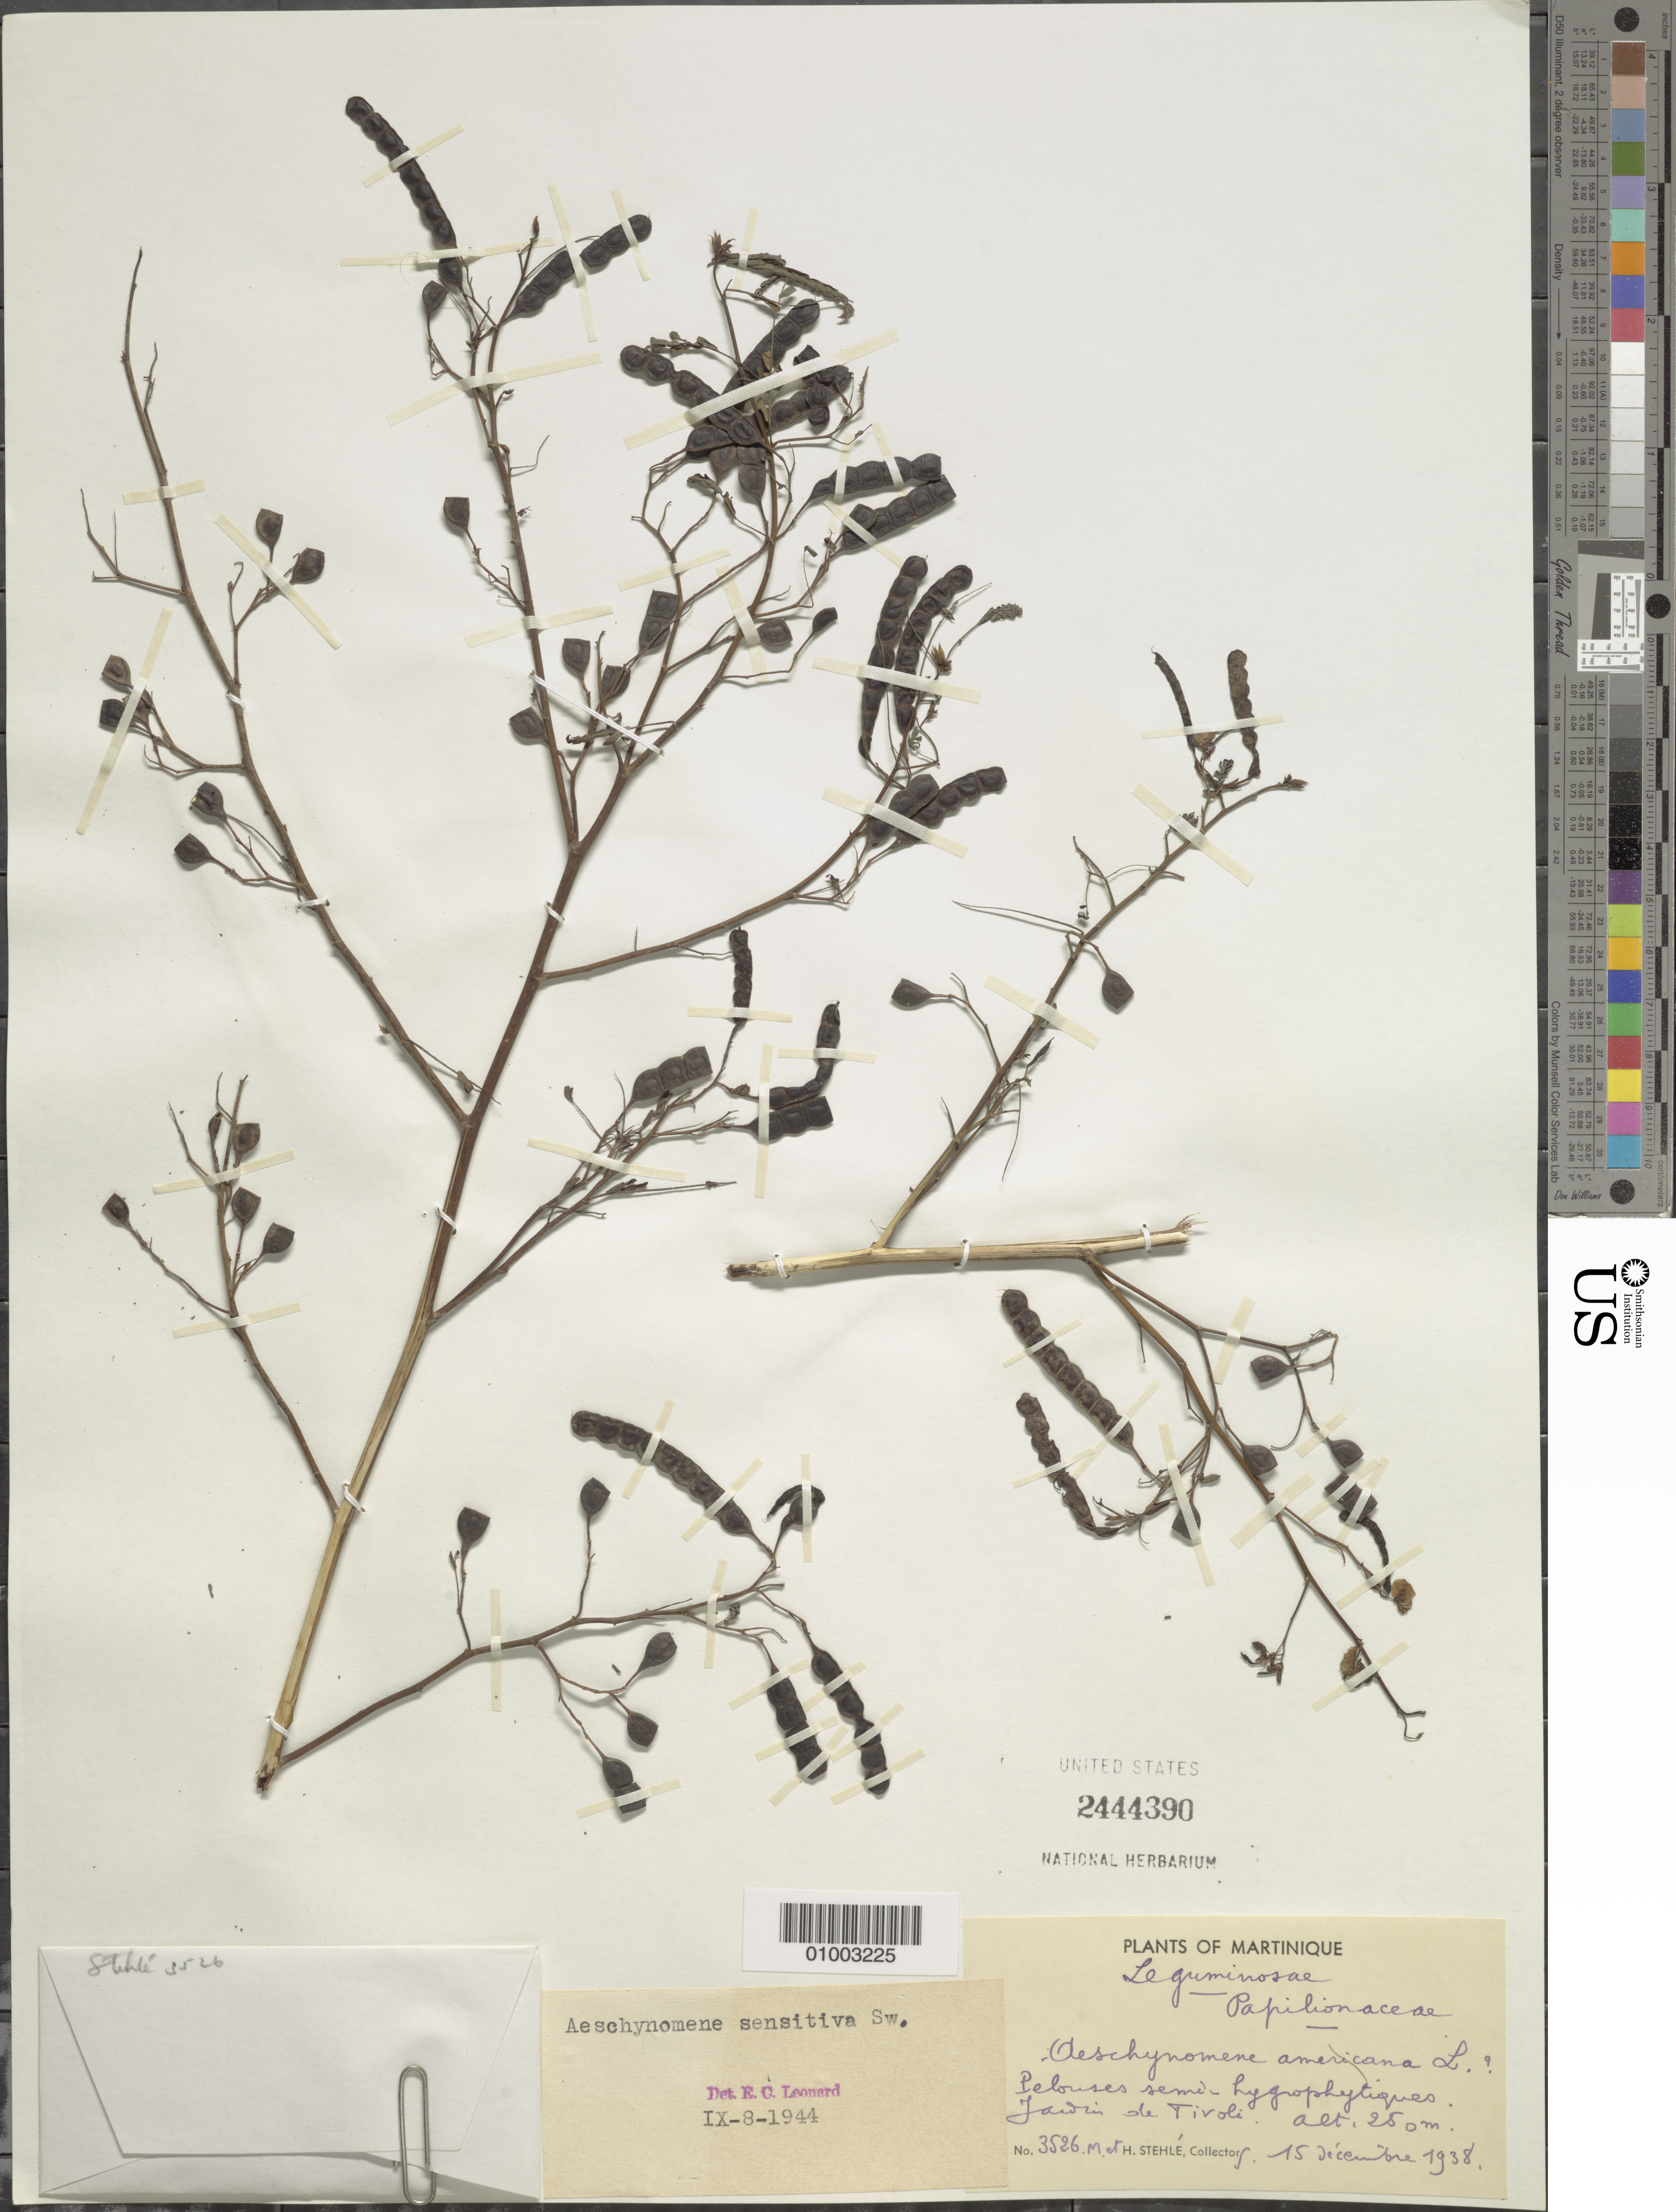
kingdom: Plantae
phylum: Tracheophyta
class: Magnoliopsida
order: Fabales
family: Fabaceae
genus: Aeschynomene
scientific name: Aeschynomene sensitiva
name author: Sw.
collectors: H. Stehlé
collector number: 3526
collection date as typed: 15 Dec 1938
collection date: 1938-12-15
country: Martinique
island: Martinique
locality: Jardin de Tiroli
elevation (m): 250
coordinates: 0 N, 0 E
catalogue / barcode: US 2444390